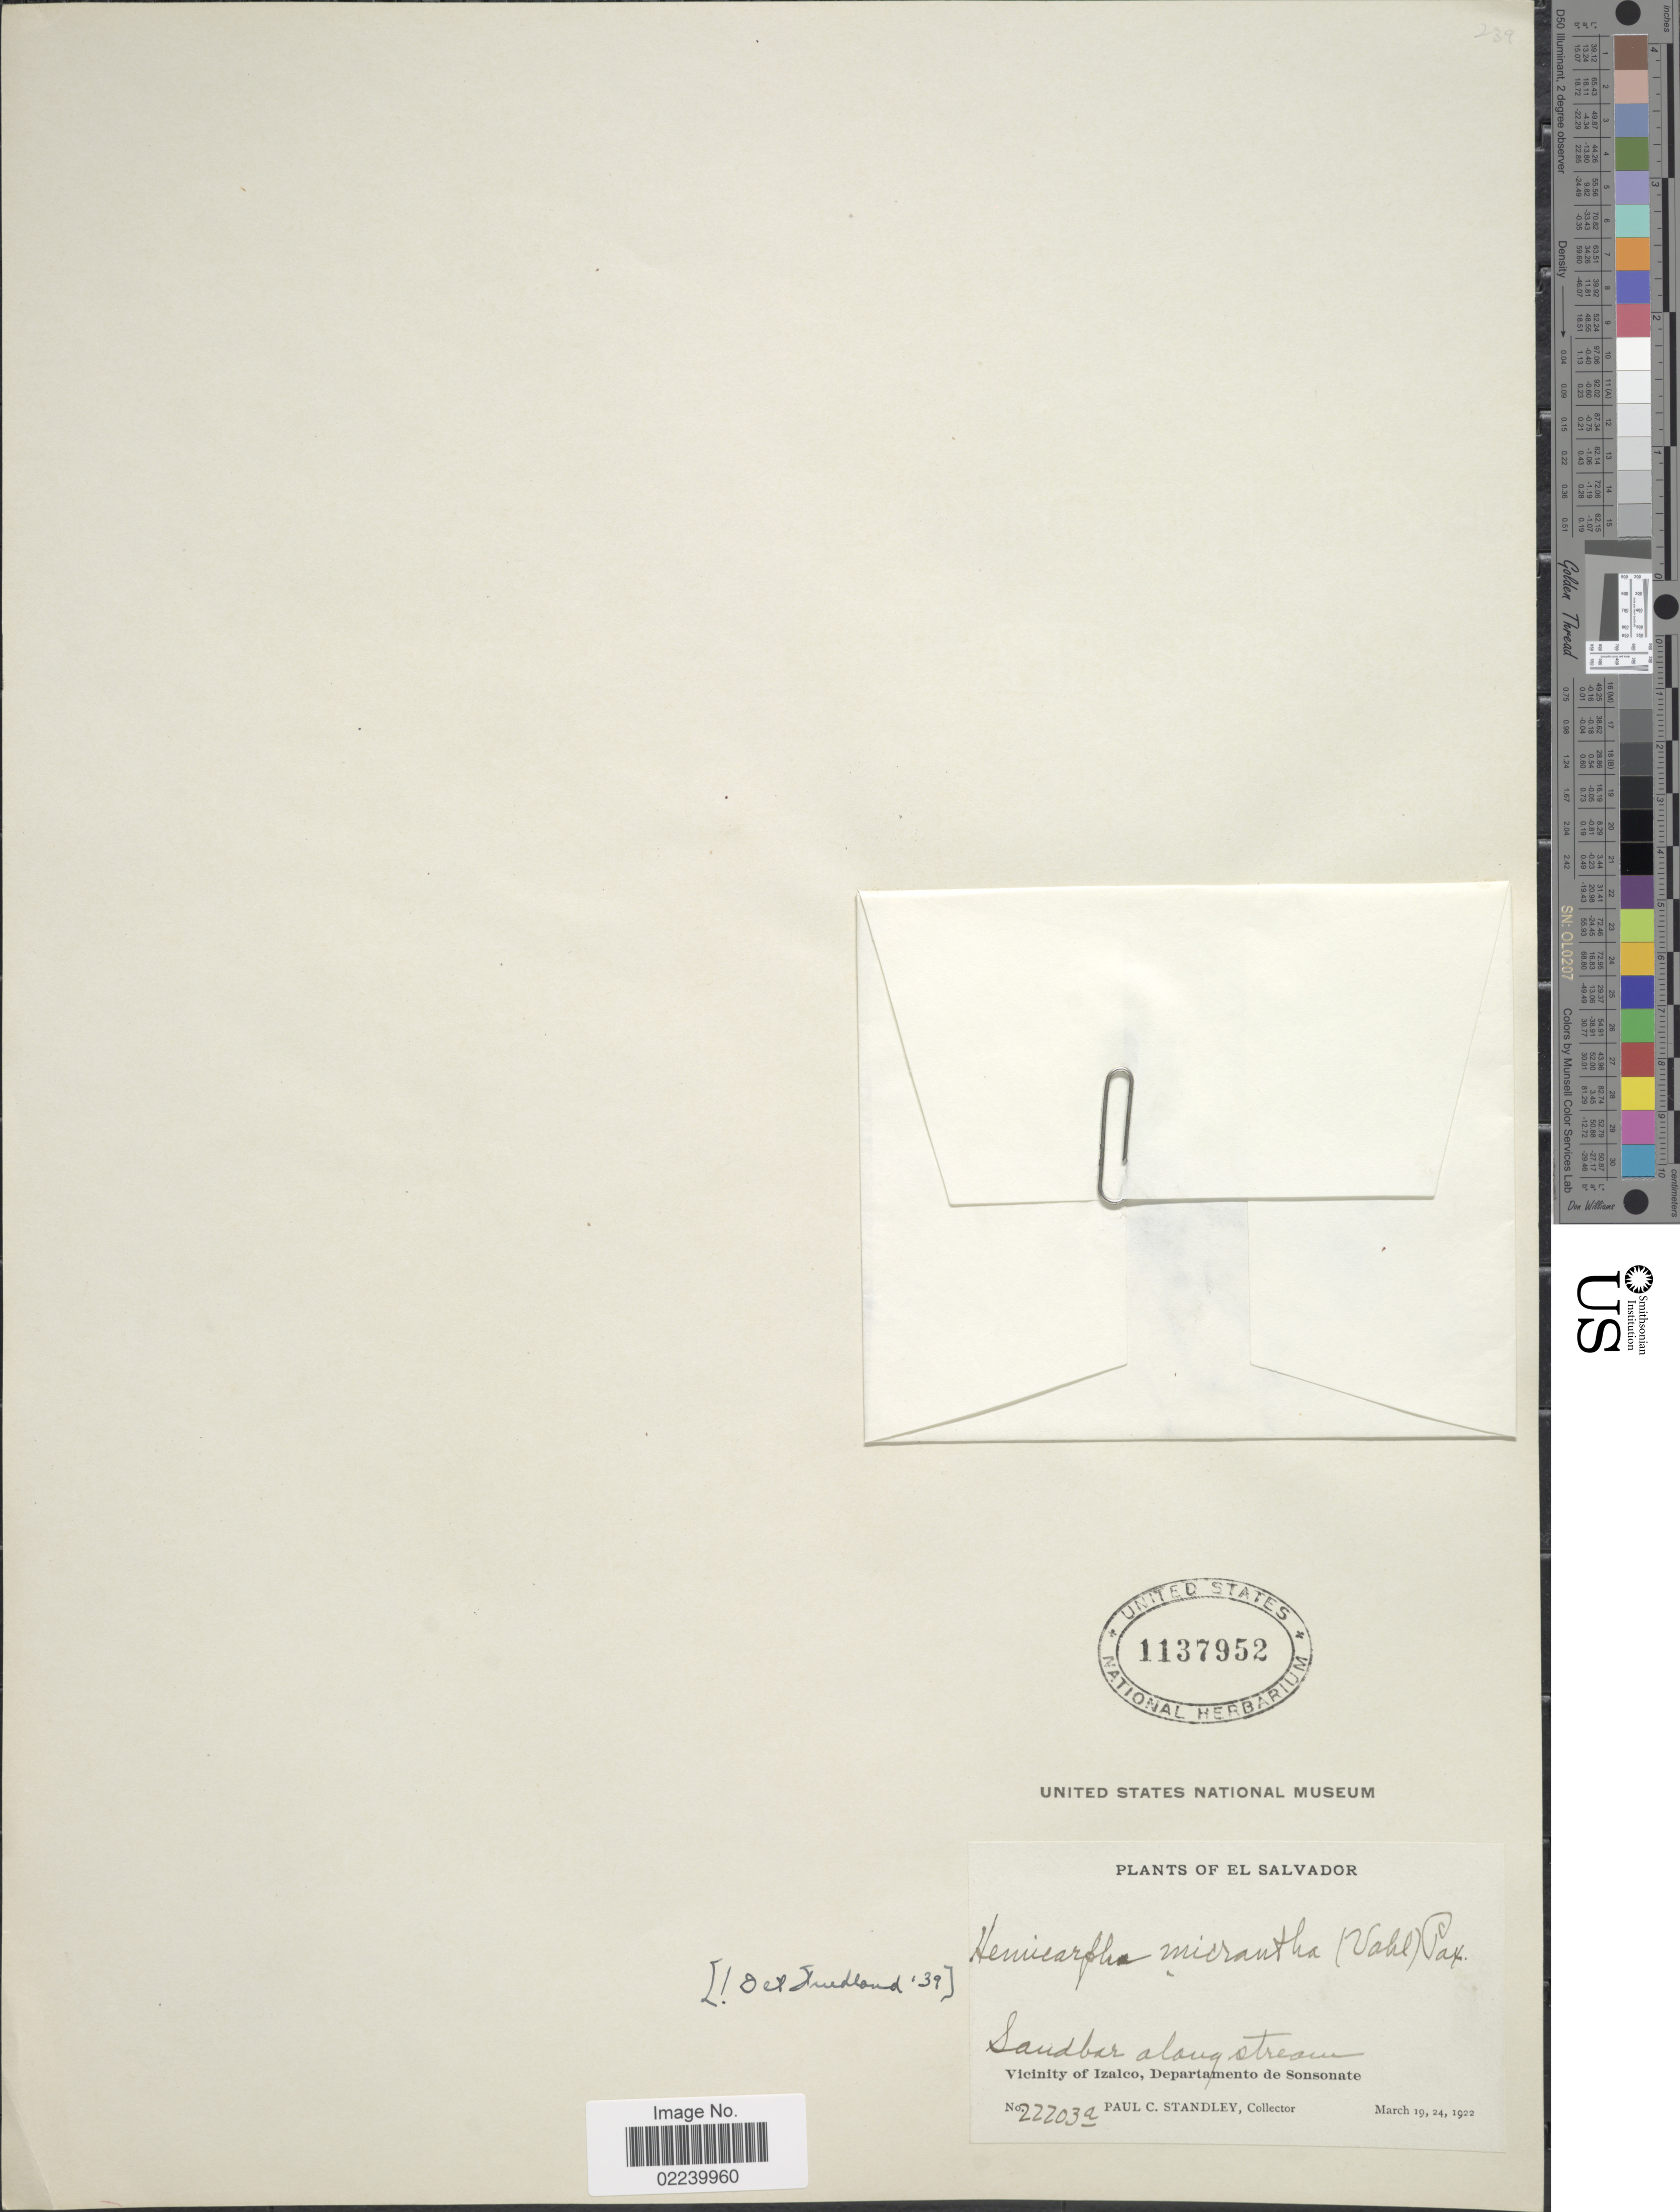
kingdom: Plantae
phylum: Tracheophyta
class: Liliopsida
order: Poales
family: Cyperaceae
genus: Cyperus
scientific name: Cyperus subsquarrosus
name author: (Muhl.) Bauters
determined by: Strong, M. T., (US), Smithsonian Institution - National Museum of Natural History (UNITED STATES)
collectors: P. C. Standley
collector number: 2203a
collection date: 1922-03-19/1922-03-24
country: El Salvador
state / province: Sonsonate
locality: Sandbar along stream, vicinity of Izalco, departamento de Sonsonate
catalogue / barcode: US 1137952